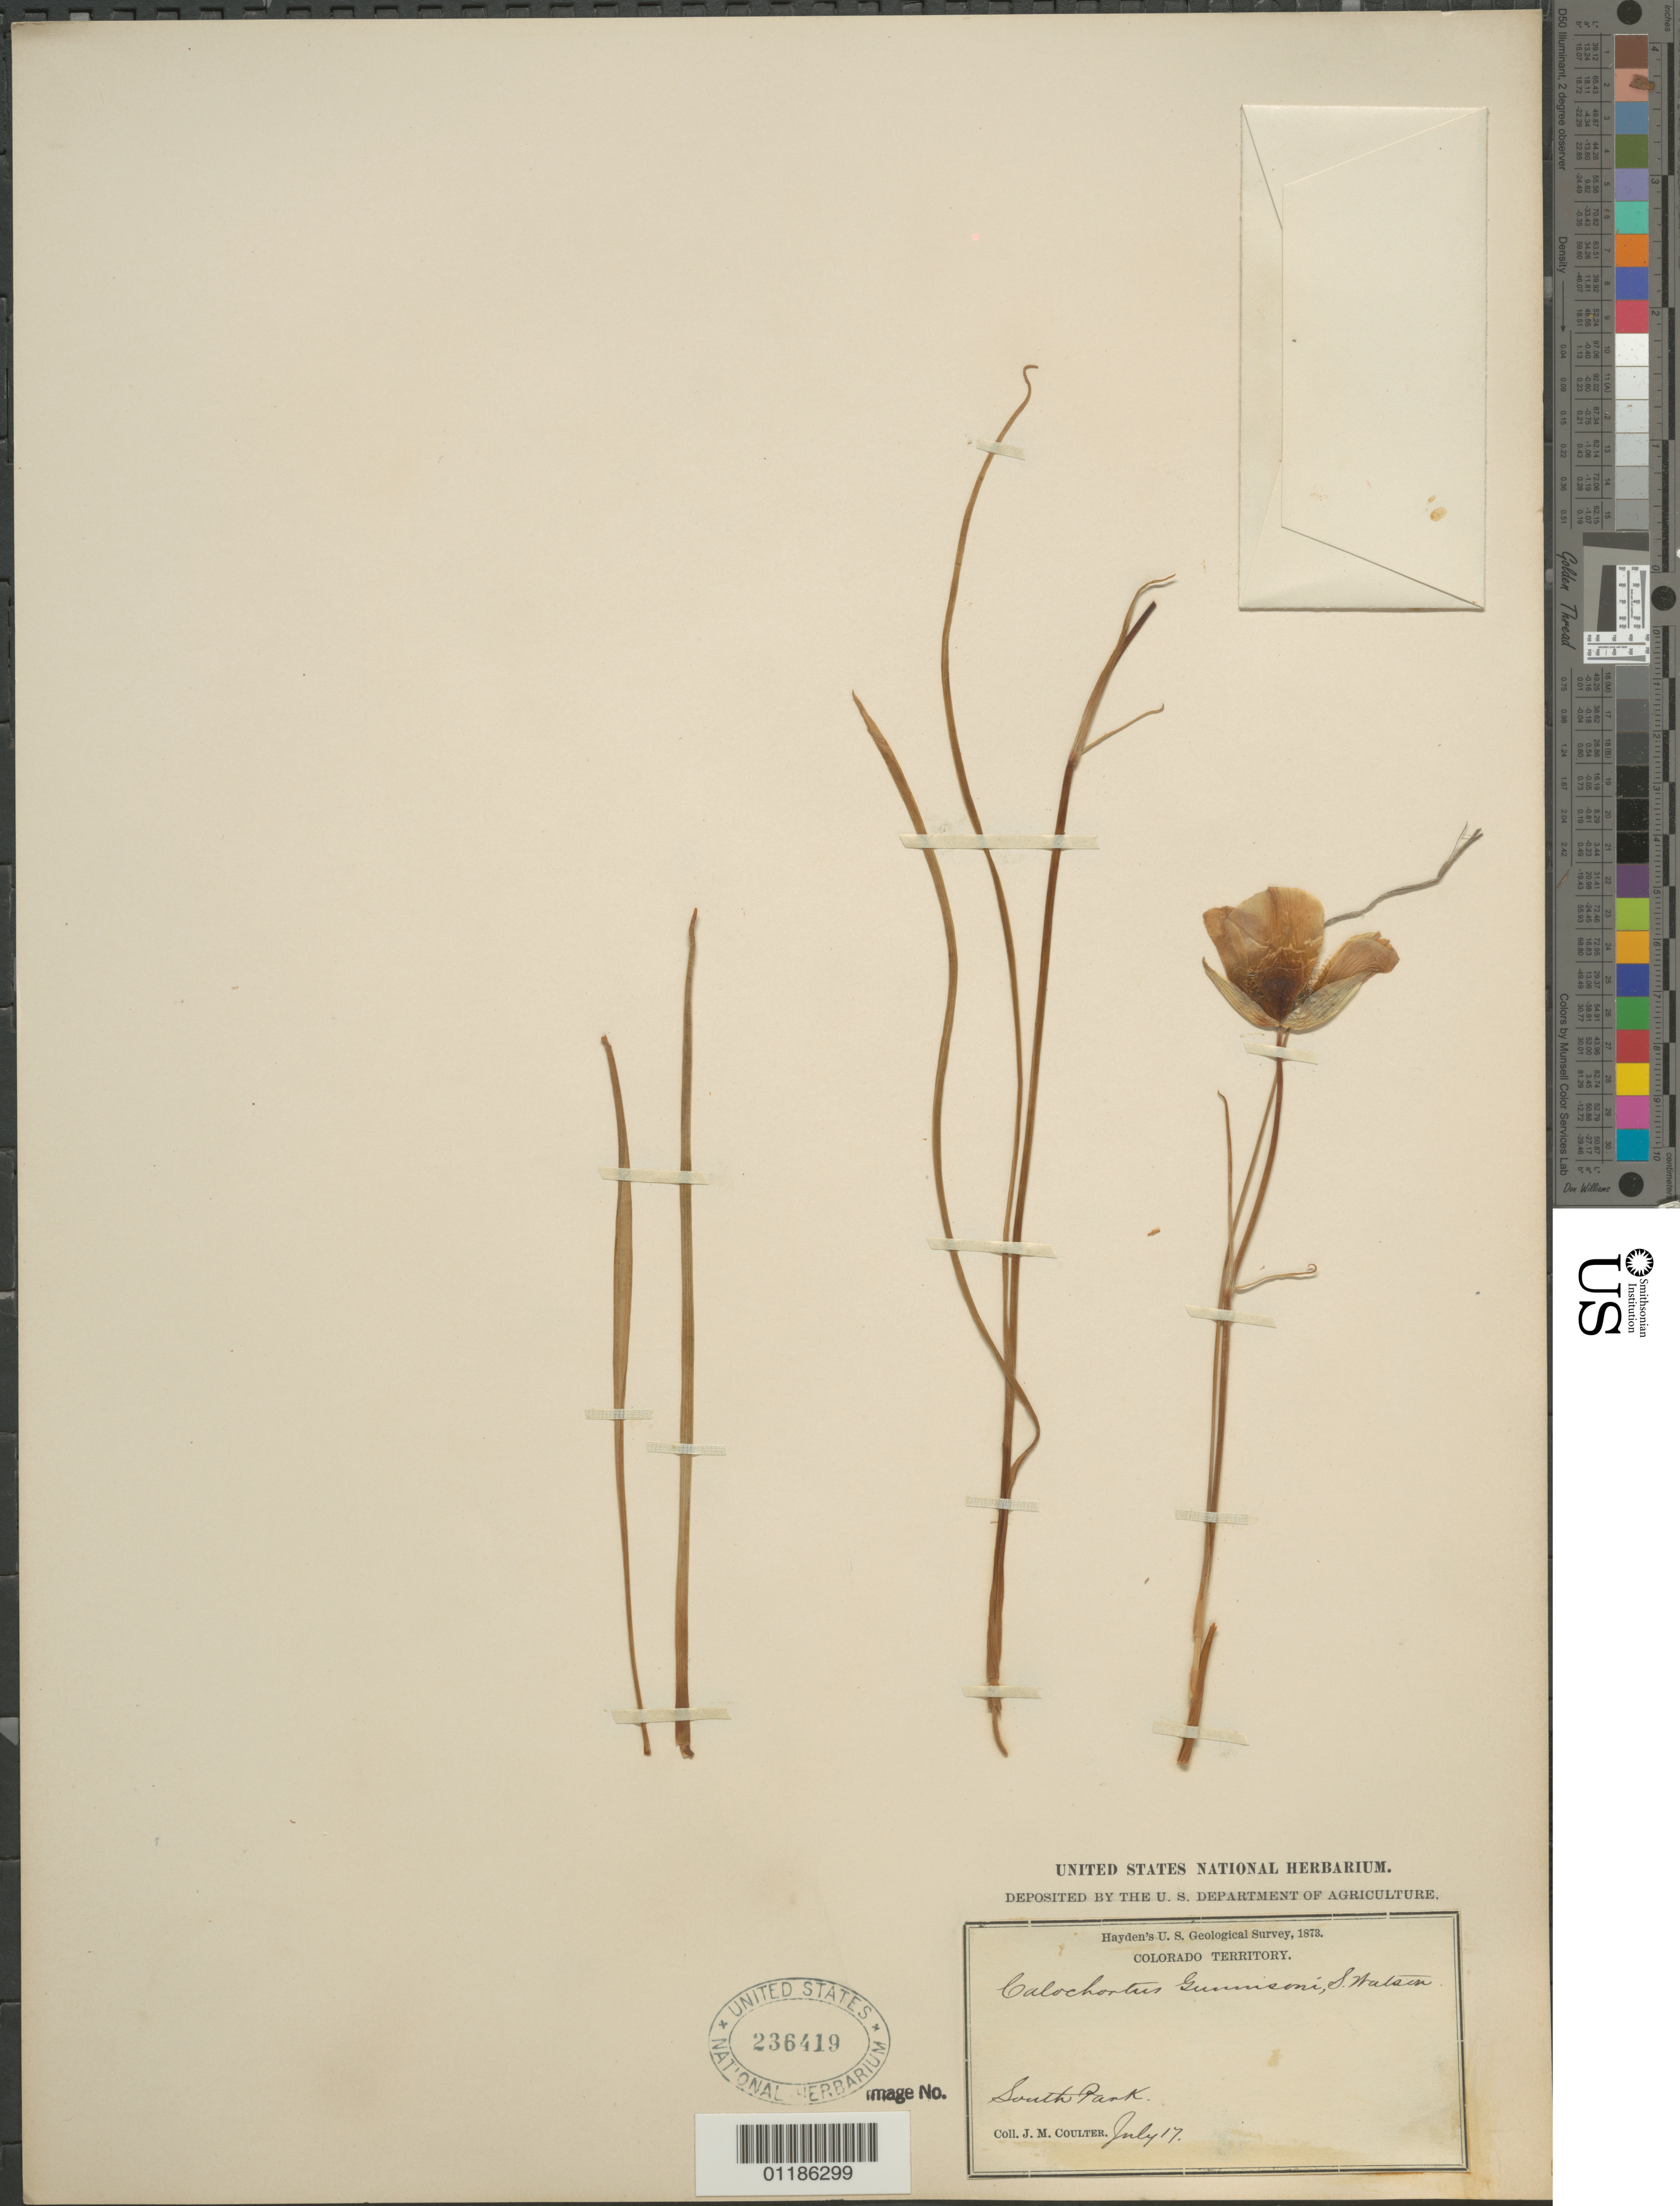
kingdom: Plantae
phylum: Tracheophyta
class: Liliopsida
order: Liliales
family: Liliaceae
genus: Calochortus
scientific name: Calochortus gunnisonii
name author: S. Watson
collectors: J. M. Coulter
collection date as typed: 17 Jun 1873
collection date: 1873-06-17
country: United States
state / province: Colorado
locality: South Park.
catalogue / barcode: US 236419